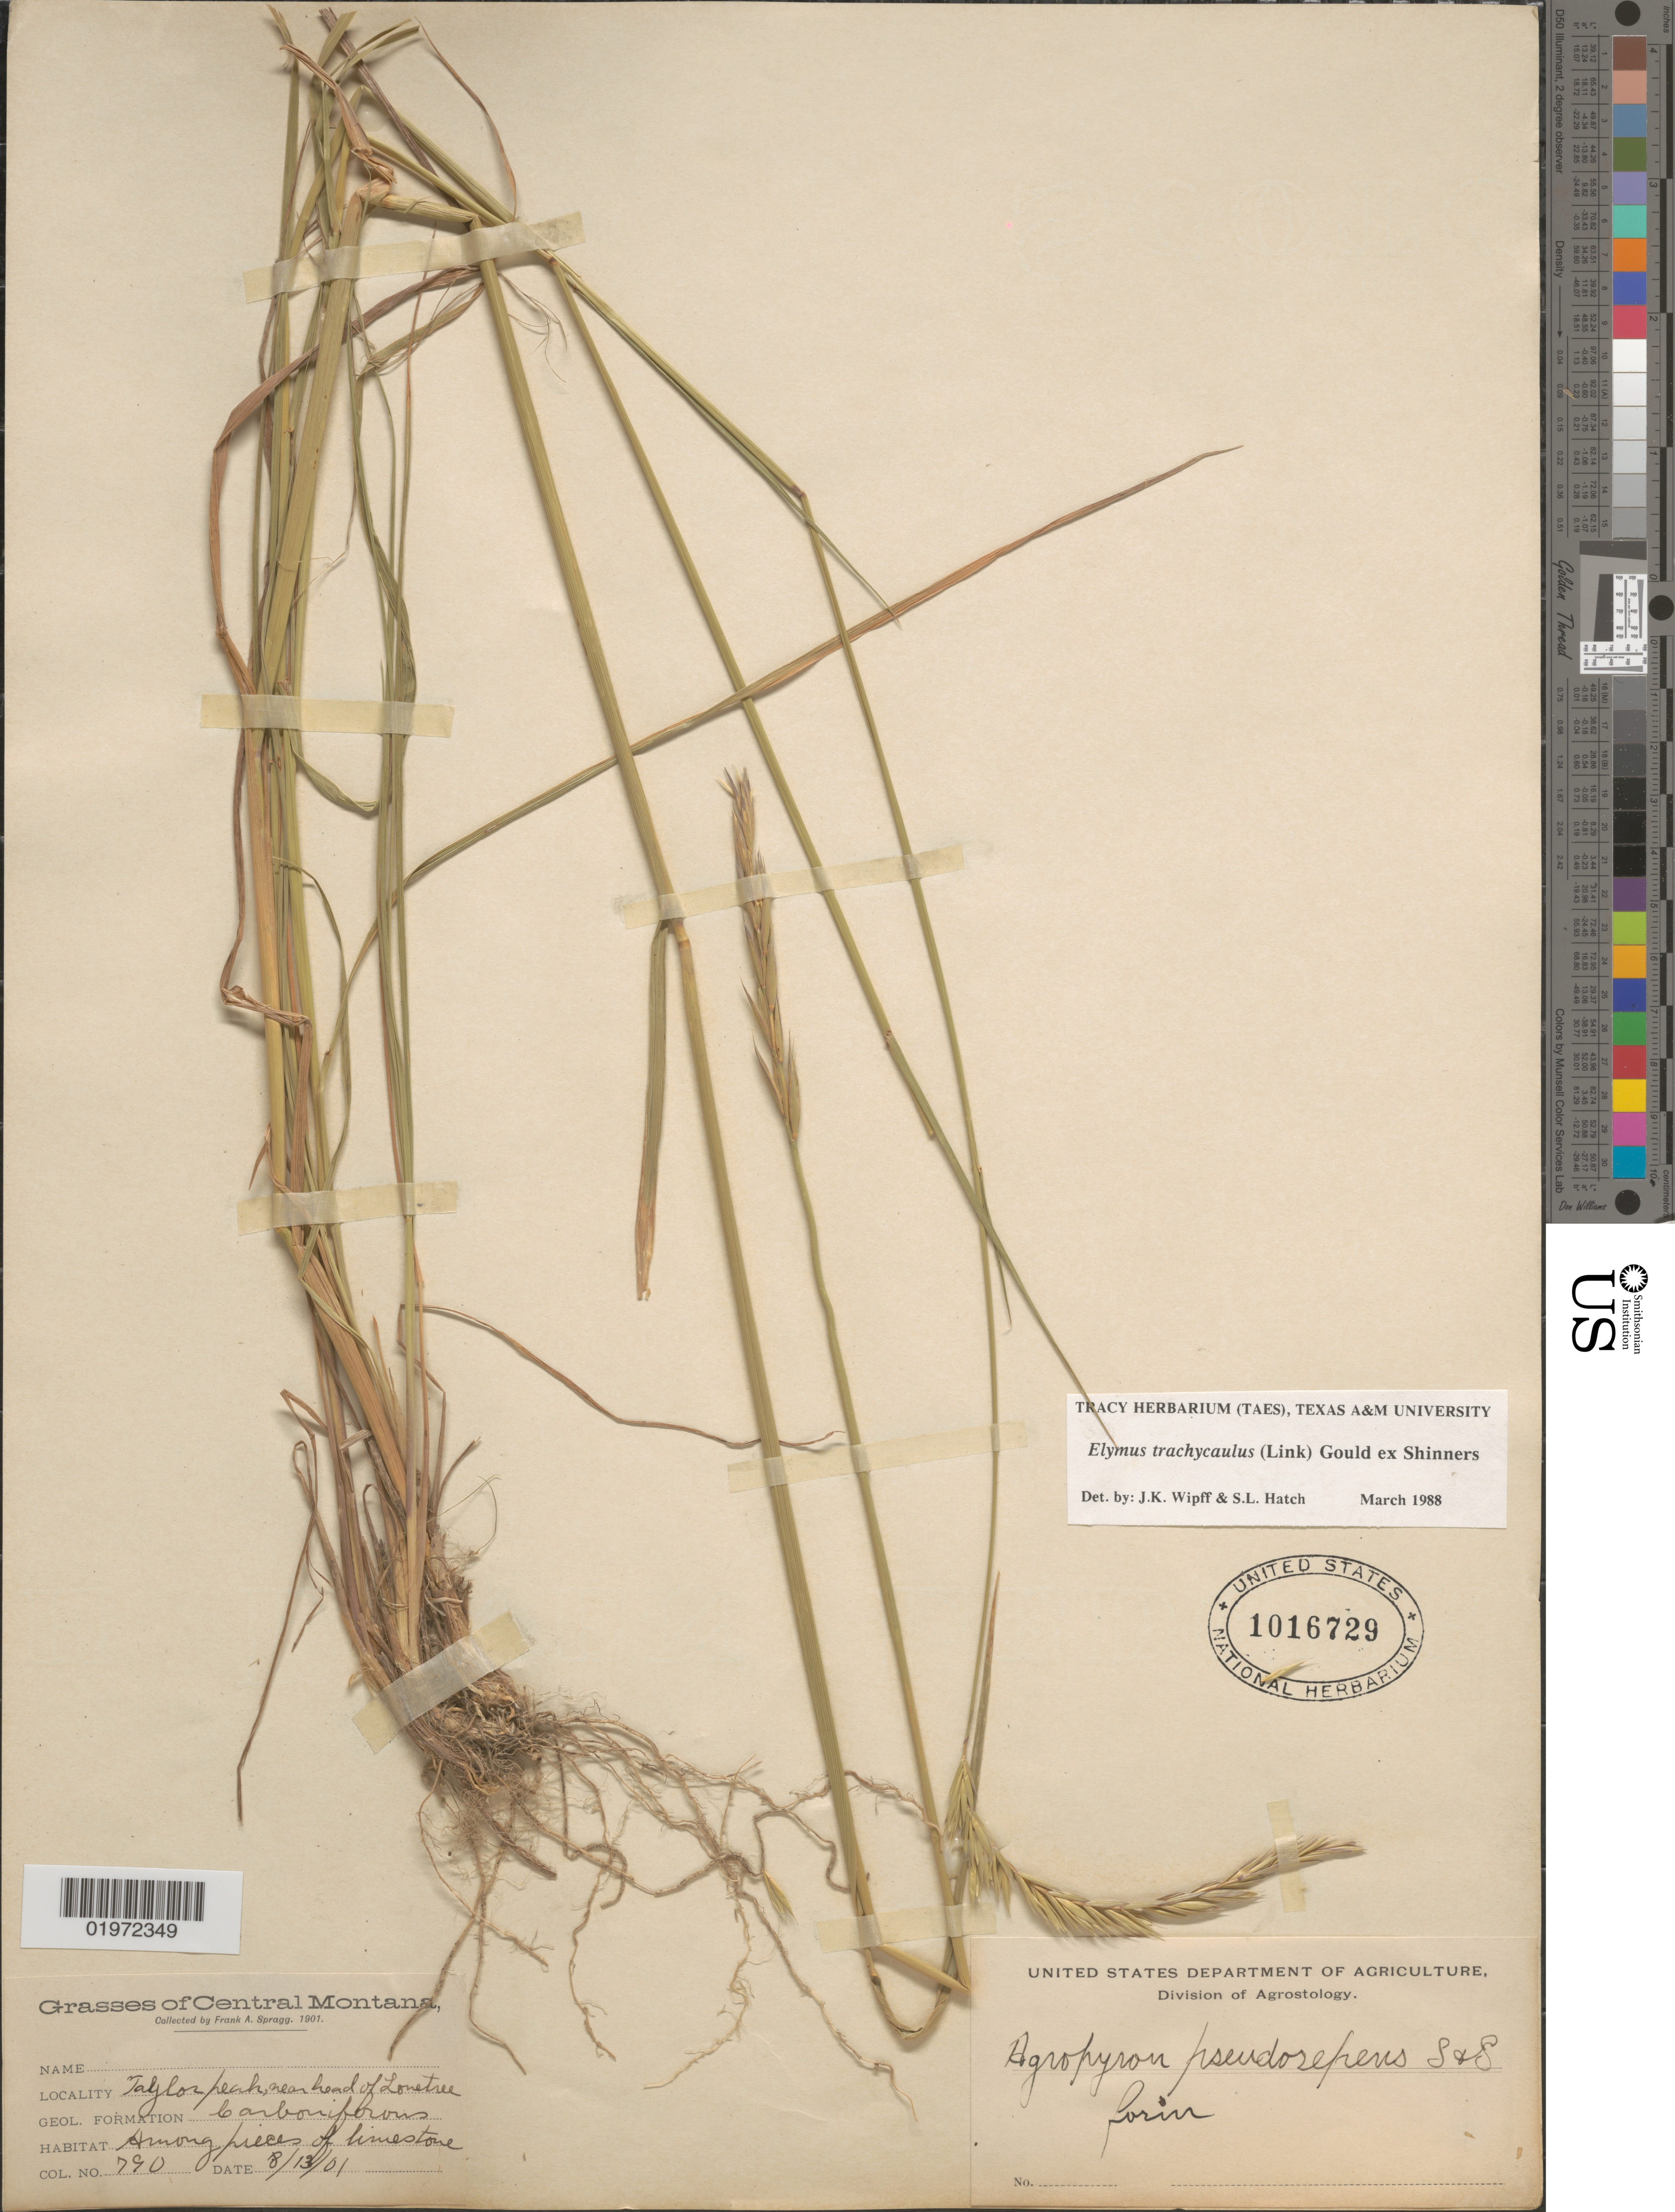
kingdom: Plantae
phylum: Tracheophyta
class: Liliopsida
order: Poales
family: Poaceae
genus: Elymus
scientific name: Elymus trachycaulus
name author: (Link) Gould ex Shinners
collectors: F. Spragg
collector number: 790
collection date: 1901-08-13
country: United States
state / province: Montana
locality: Central Montana. Taylor peak, near head of Lonetree. Geol. Formation Carboniforous.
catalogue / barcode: US 1016729